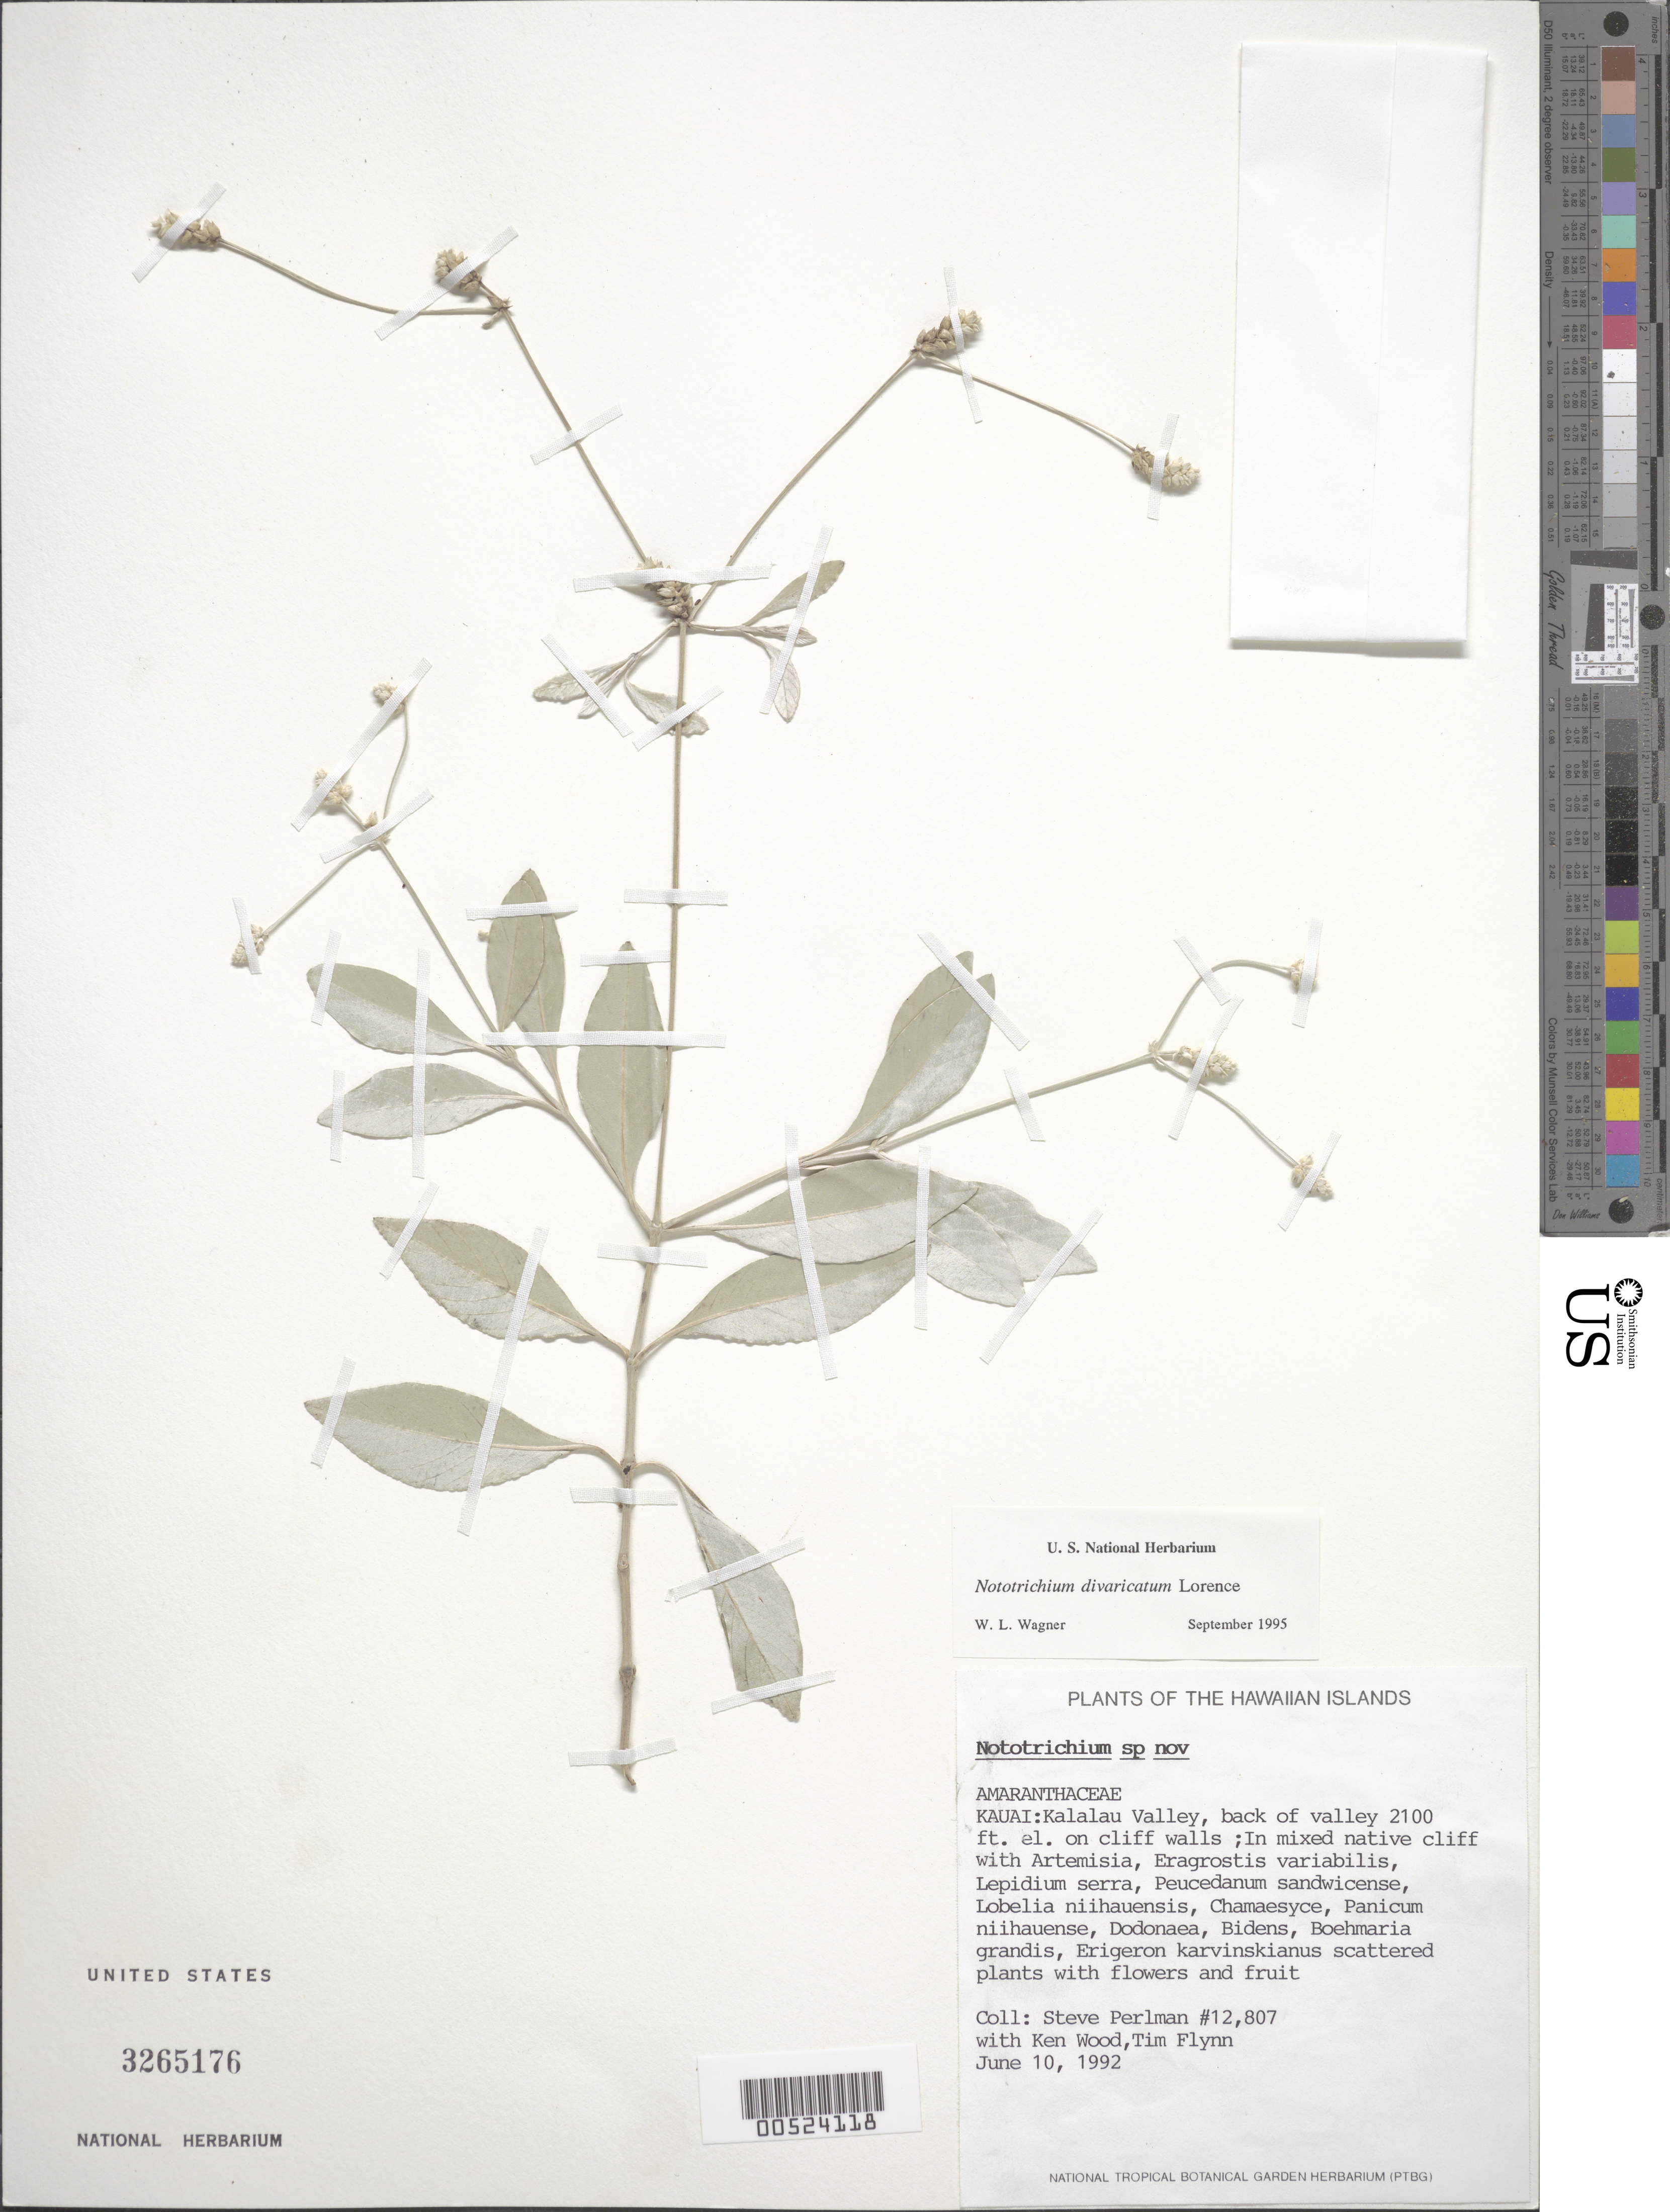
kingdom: Plantae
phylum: Tracheophyta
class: Magnoliopsida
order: Caryophyllales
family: Amaranthaceae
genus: Achyranthes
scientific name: Achyranthes divaricata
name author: (Lorence) Di Vincenzo et al.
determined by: Wagner, W. L., (BOT), Smithsonian Institution - National Museum of Natural History (UNITED STATES)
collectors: S. P. Perlman, K. Wood & T. W. Flynn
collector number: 12807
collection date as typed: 10 Jun 1992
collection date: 1992-06-10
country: United States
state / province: Hawaii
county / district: Kauai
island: Kaua'i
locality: Kalalau Valley, back of valley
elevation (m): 640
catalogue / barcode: US 3265176